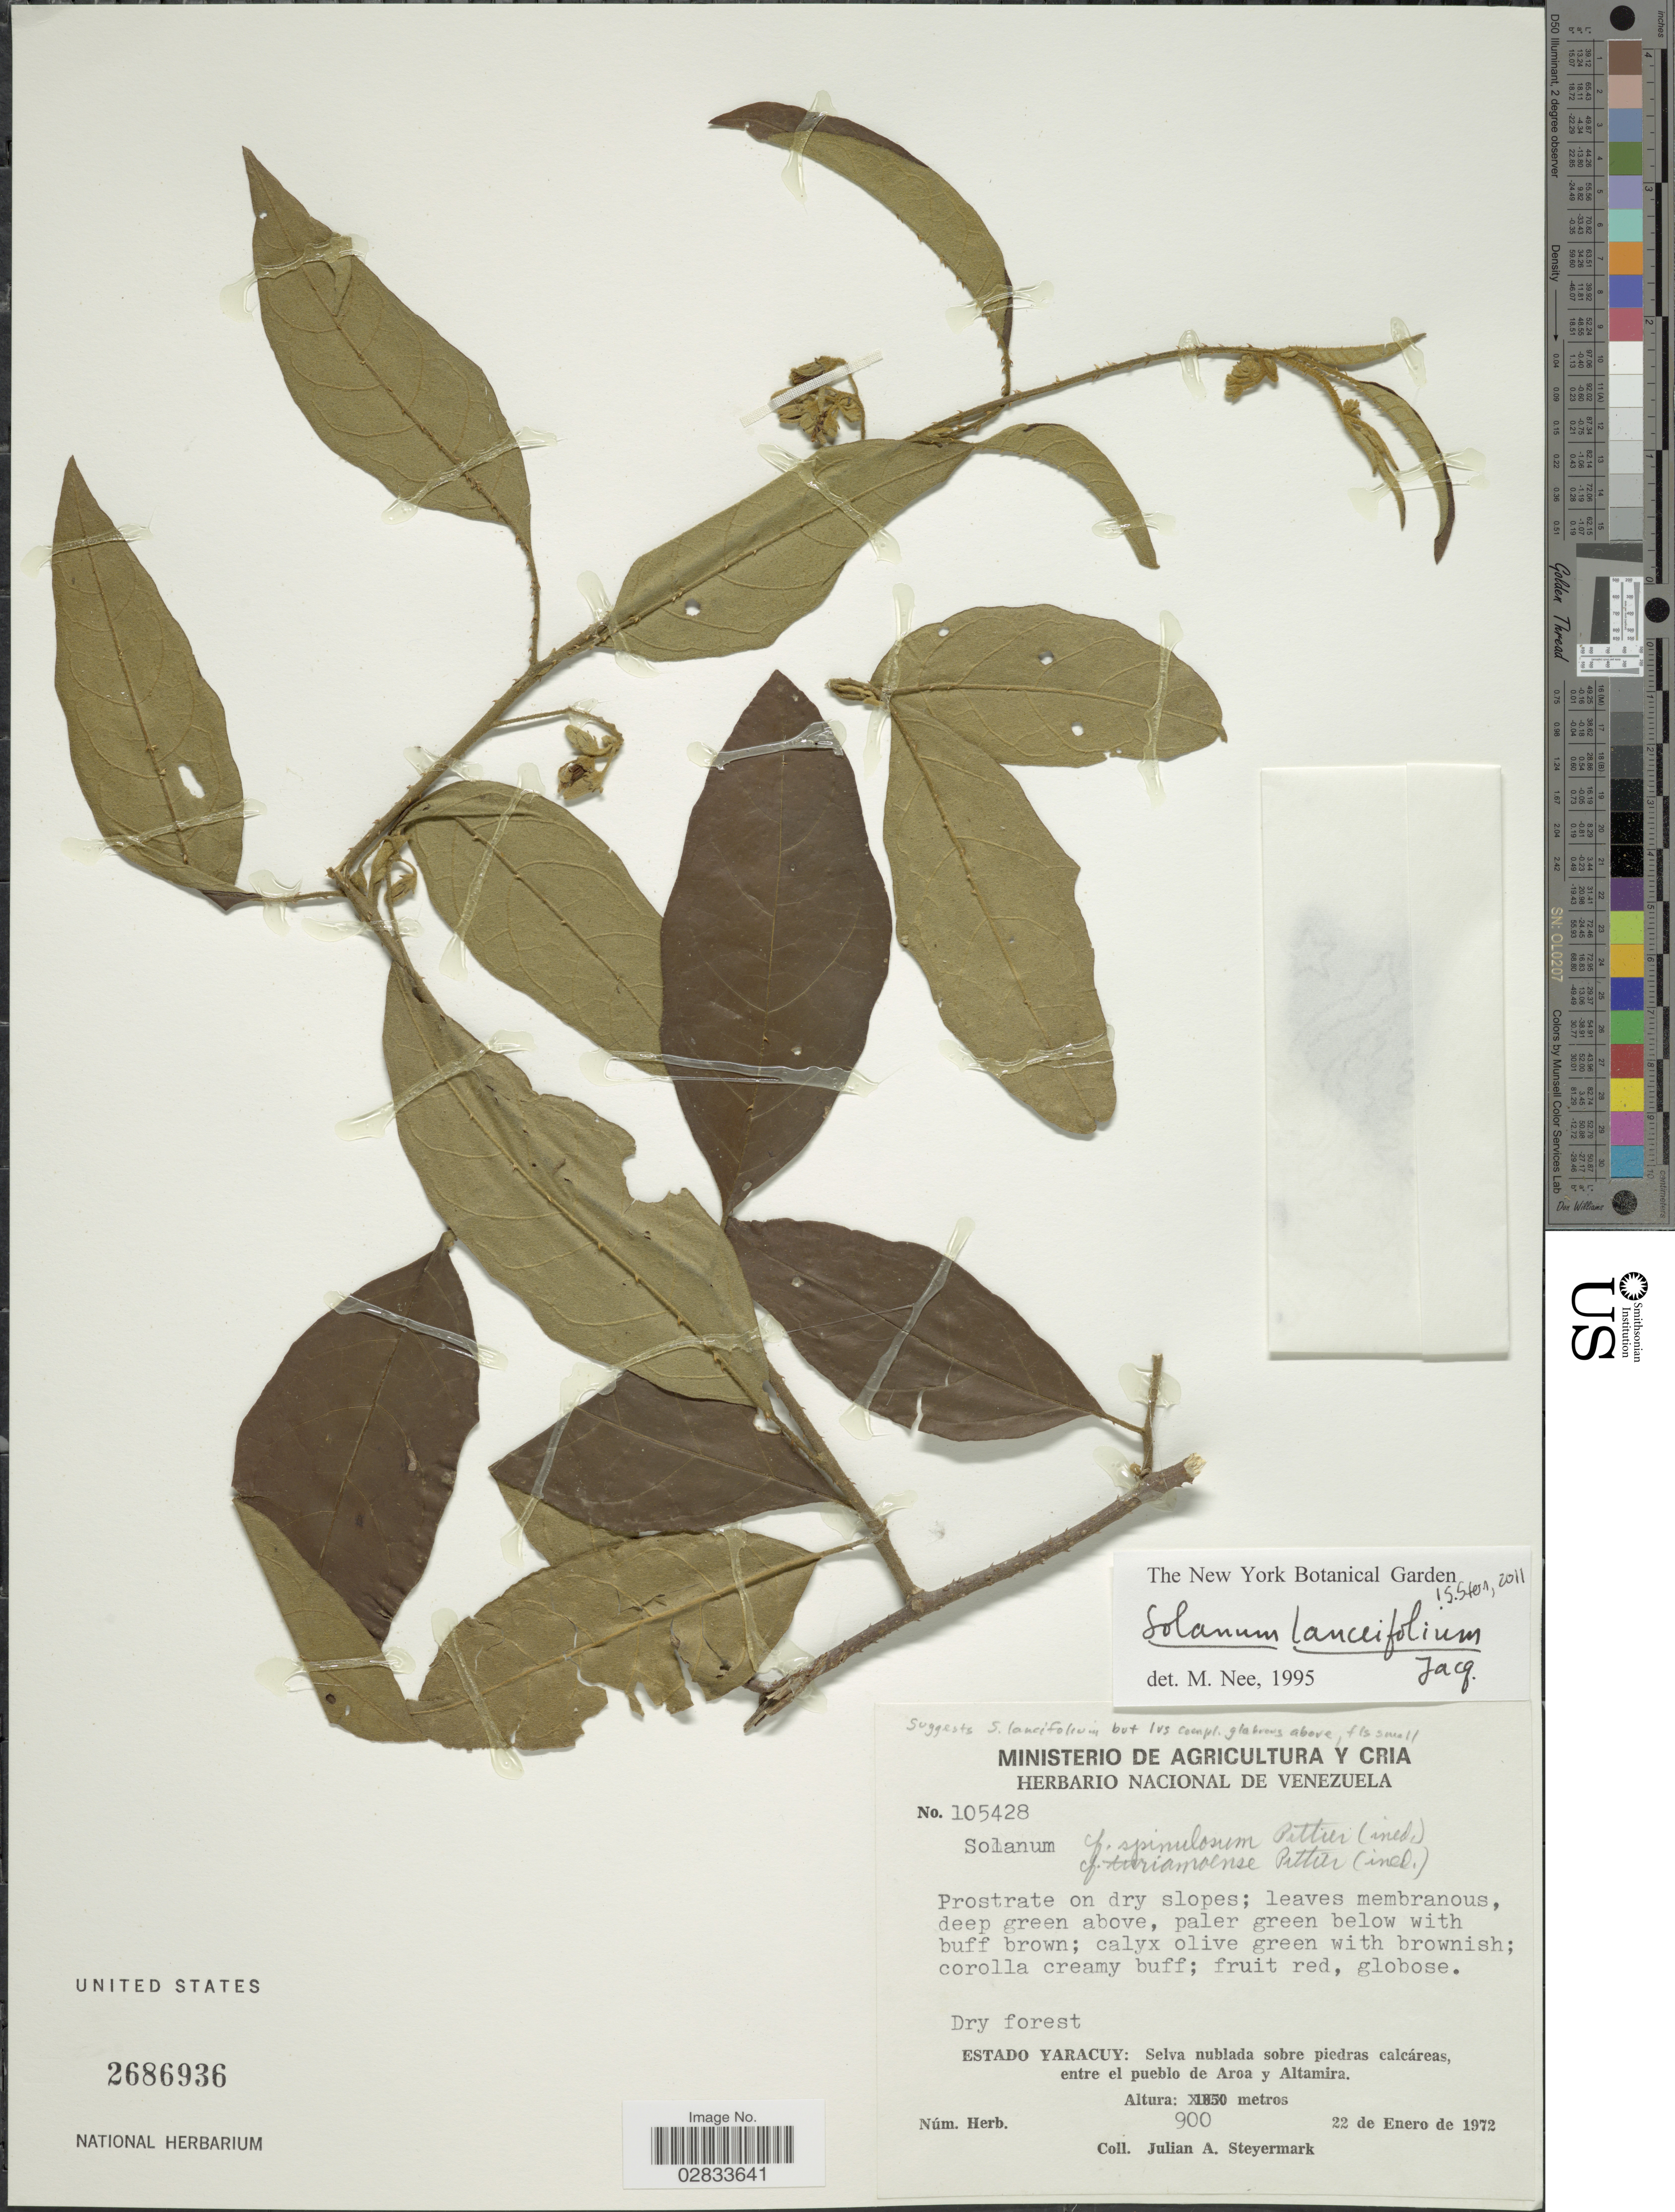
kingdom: Plantae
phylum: Tracheophyta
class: Magnoliopsida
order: Solanales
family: Solanaceae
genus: Solanum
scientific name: Solanum lanceifolium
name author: Jacq.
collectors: J. Steyermark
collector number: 105428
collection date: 1972-01-22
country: Venezuela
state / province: Yaracuy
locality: Selva nublada sobre piedras calcáreas, entre el pueblo de Aroa y Altamira.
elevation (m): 900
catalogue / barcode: US 2686936